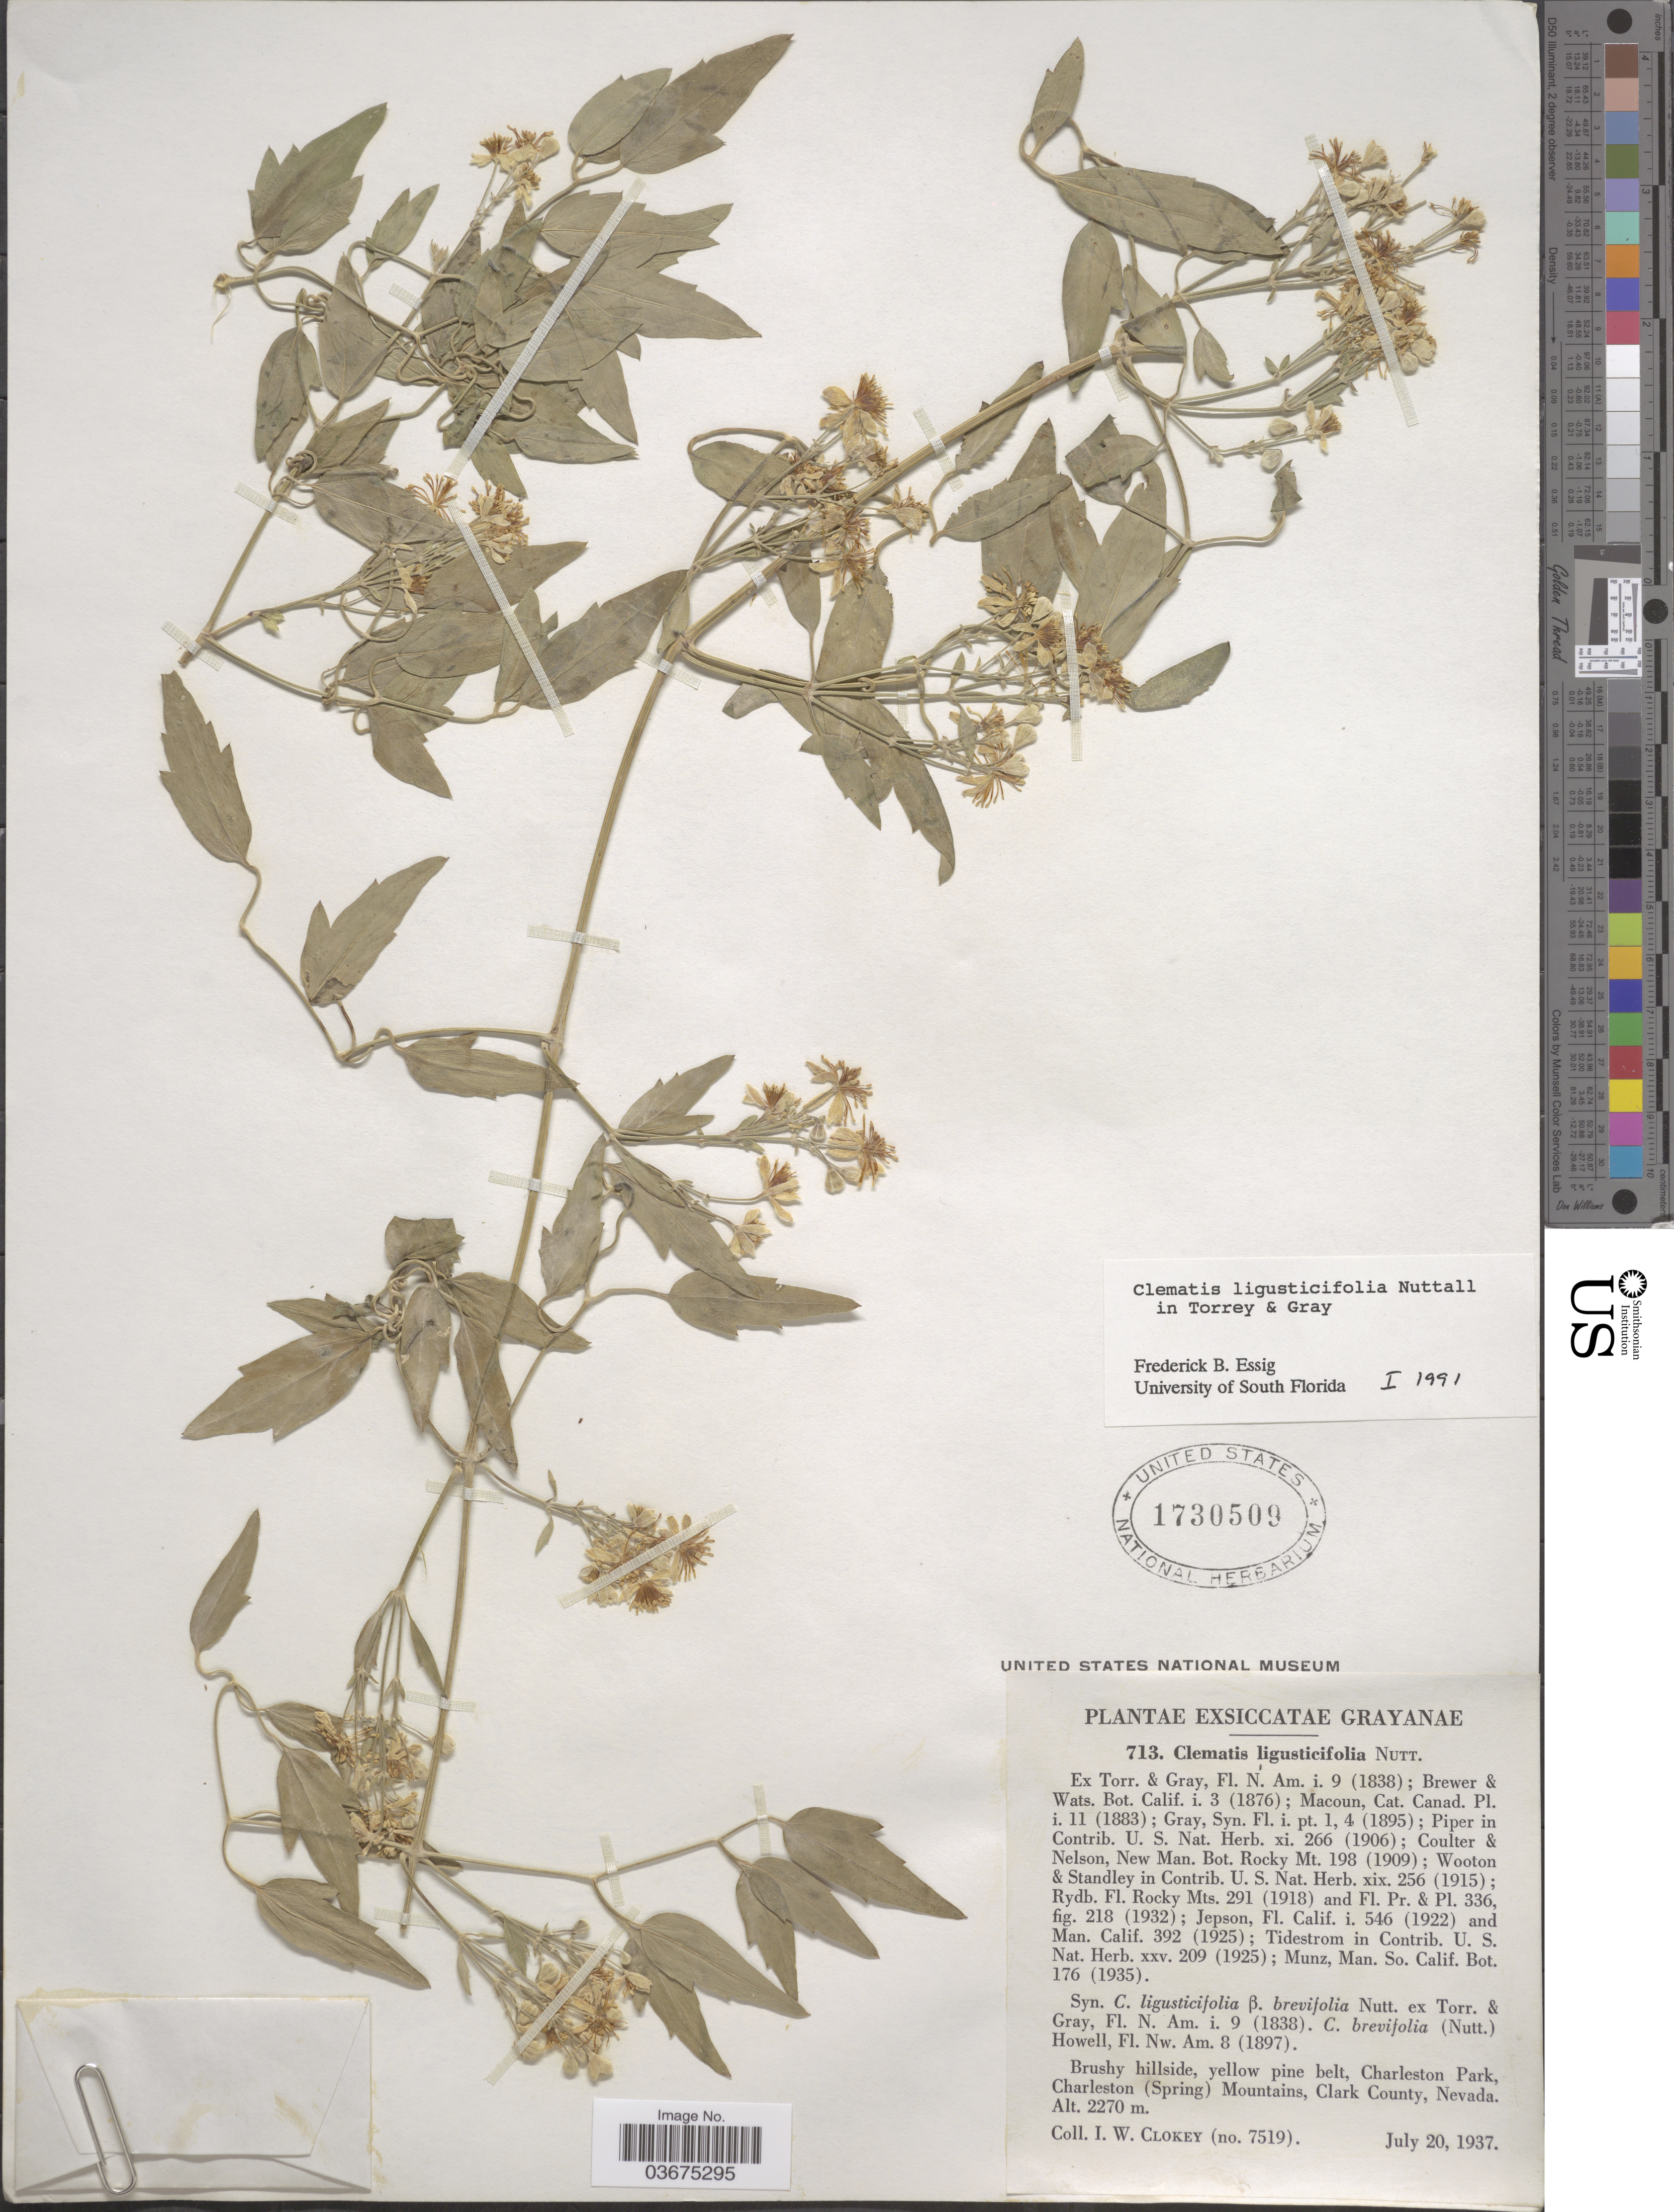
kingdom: Plantae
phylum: Tracheophyta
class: Magnoliopsida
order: Ranunculales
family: Ranunculaceae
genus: Clematis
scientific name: Clematis ligusticifolia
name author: Nutt.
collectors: I. W. Clokey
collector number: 7519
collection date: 1937-07-20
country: United States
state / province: Nevada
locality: Brushy hillside, yellow pine belt, Charleston Park, Charleston (Spring) Mountains, Clark County.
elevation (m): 2270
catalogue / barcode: US 1730509